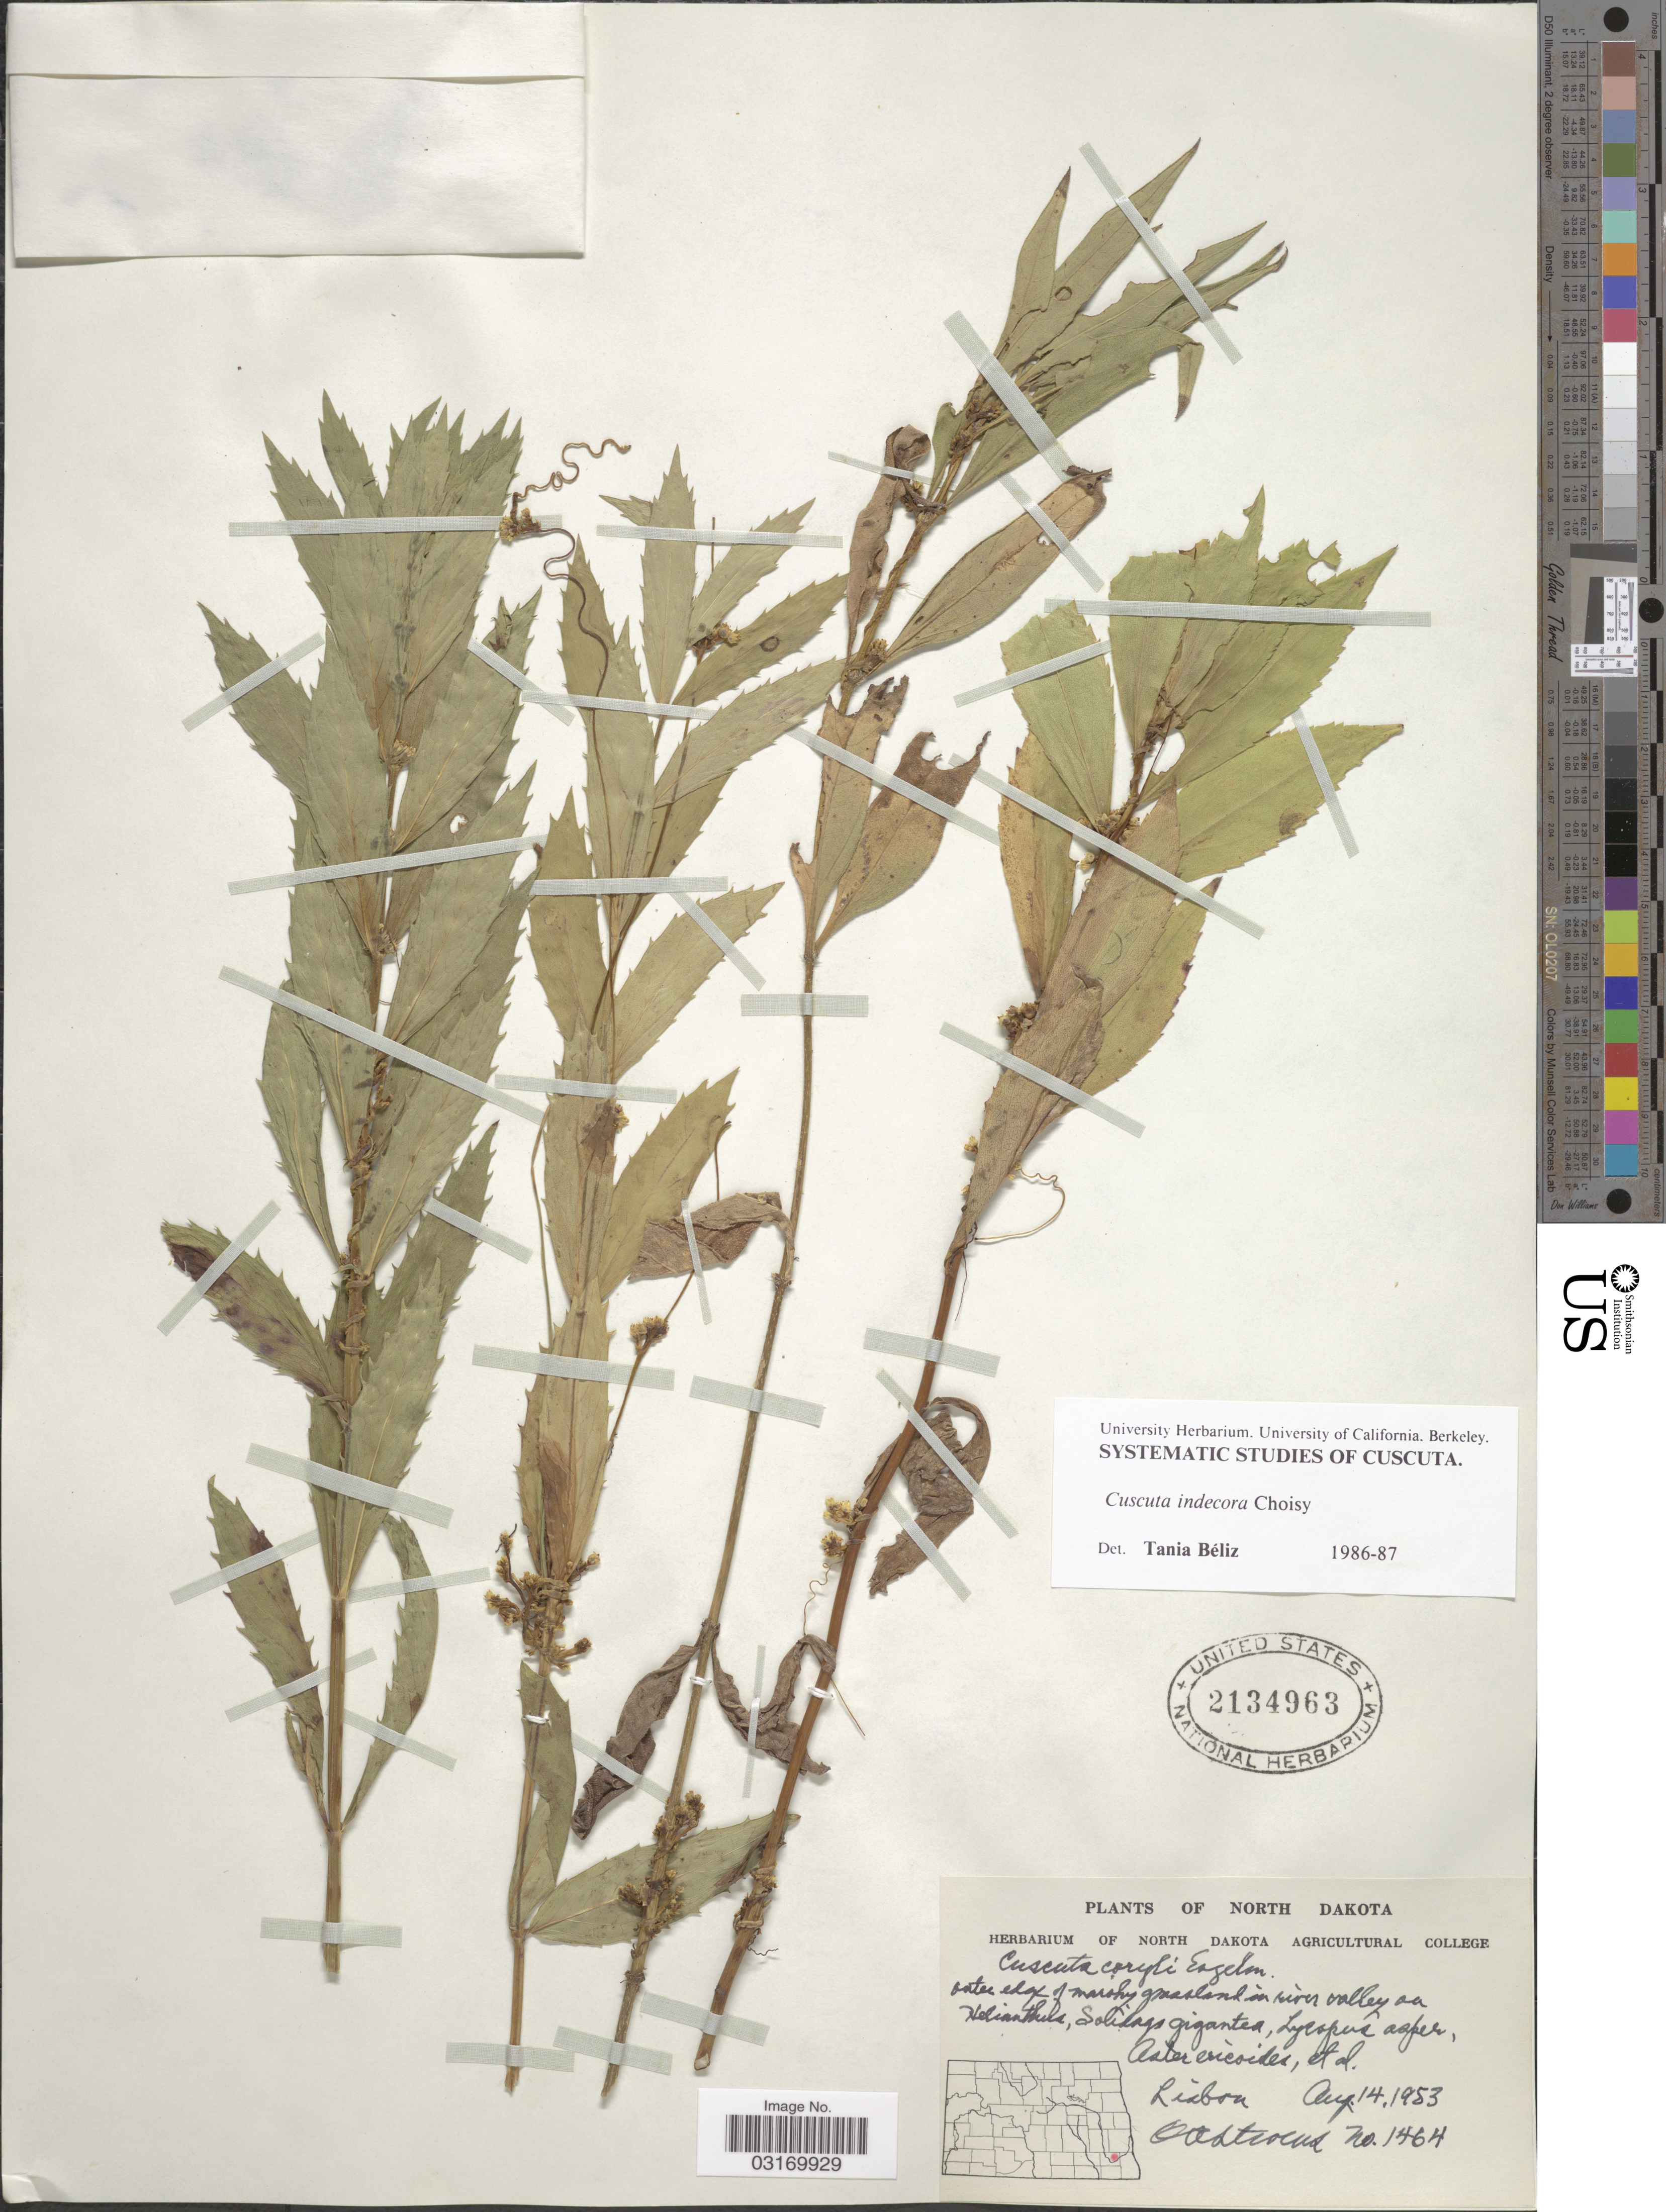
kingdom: Plantae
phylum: Tracheophyta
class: Magnoliopsida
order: Solanales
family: Convolvulaceae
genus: Cuscuta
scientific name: Cuscuta indecora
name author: Choisy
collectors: O. A. Stevens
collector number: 1464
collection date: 1953-08-14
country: United States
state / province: North Dakota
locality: Lisbon.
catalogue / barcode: US 2134963